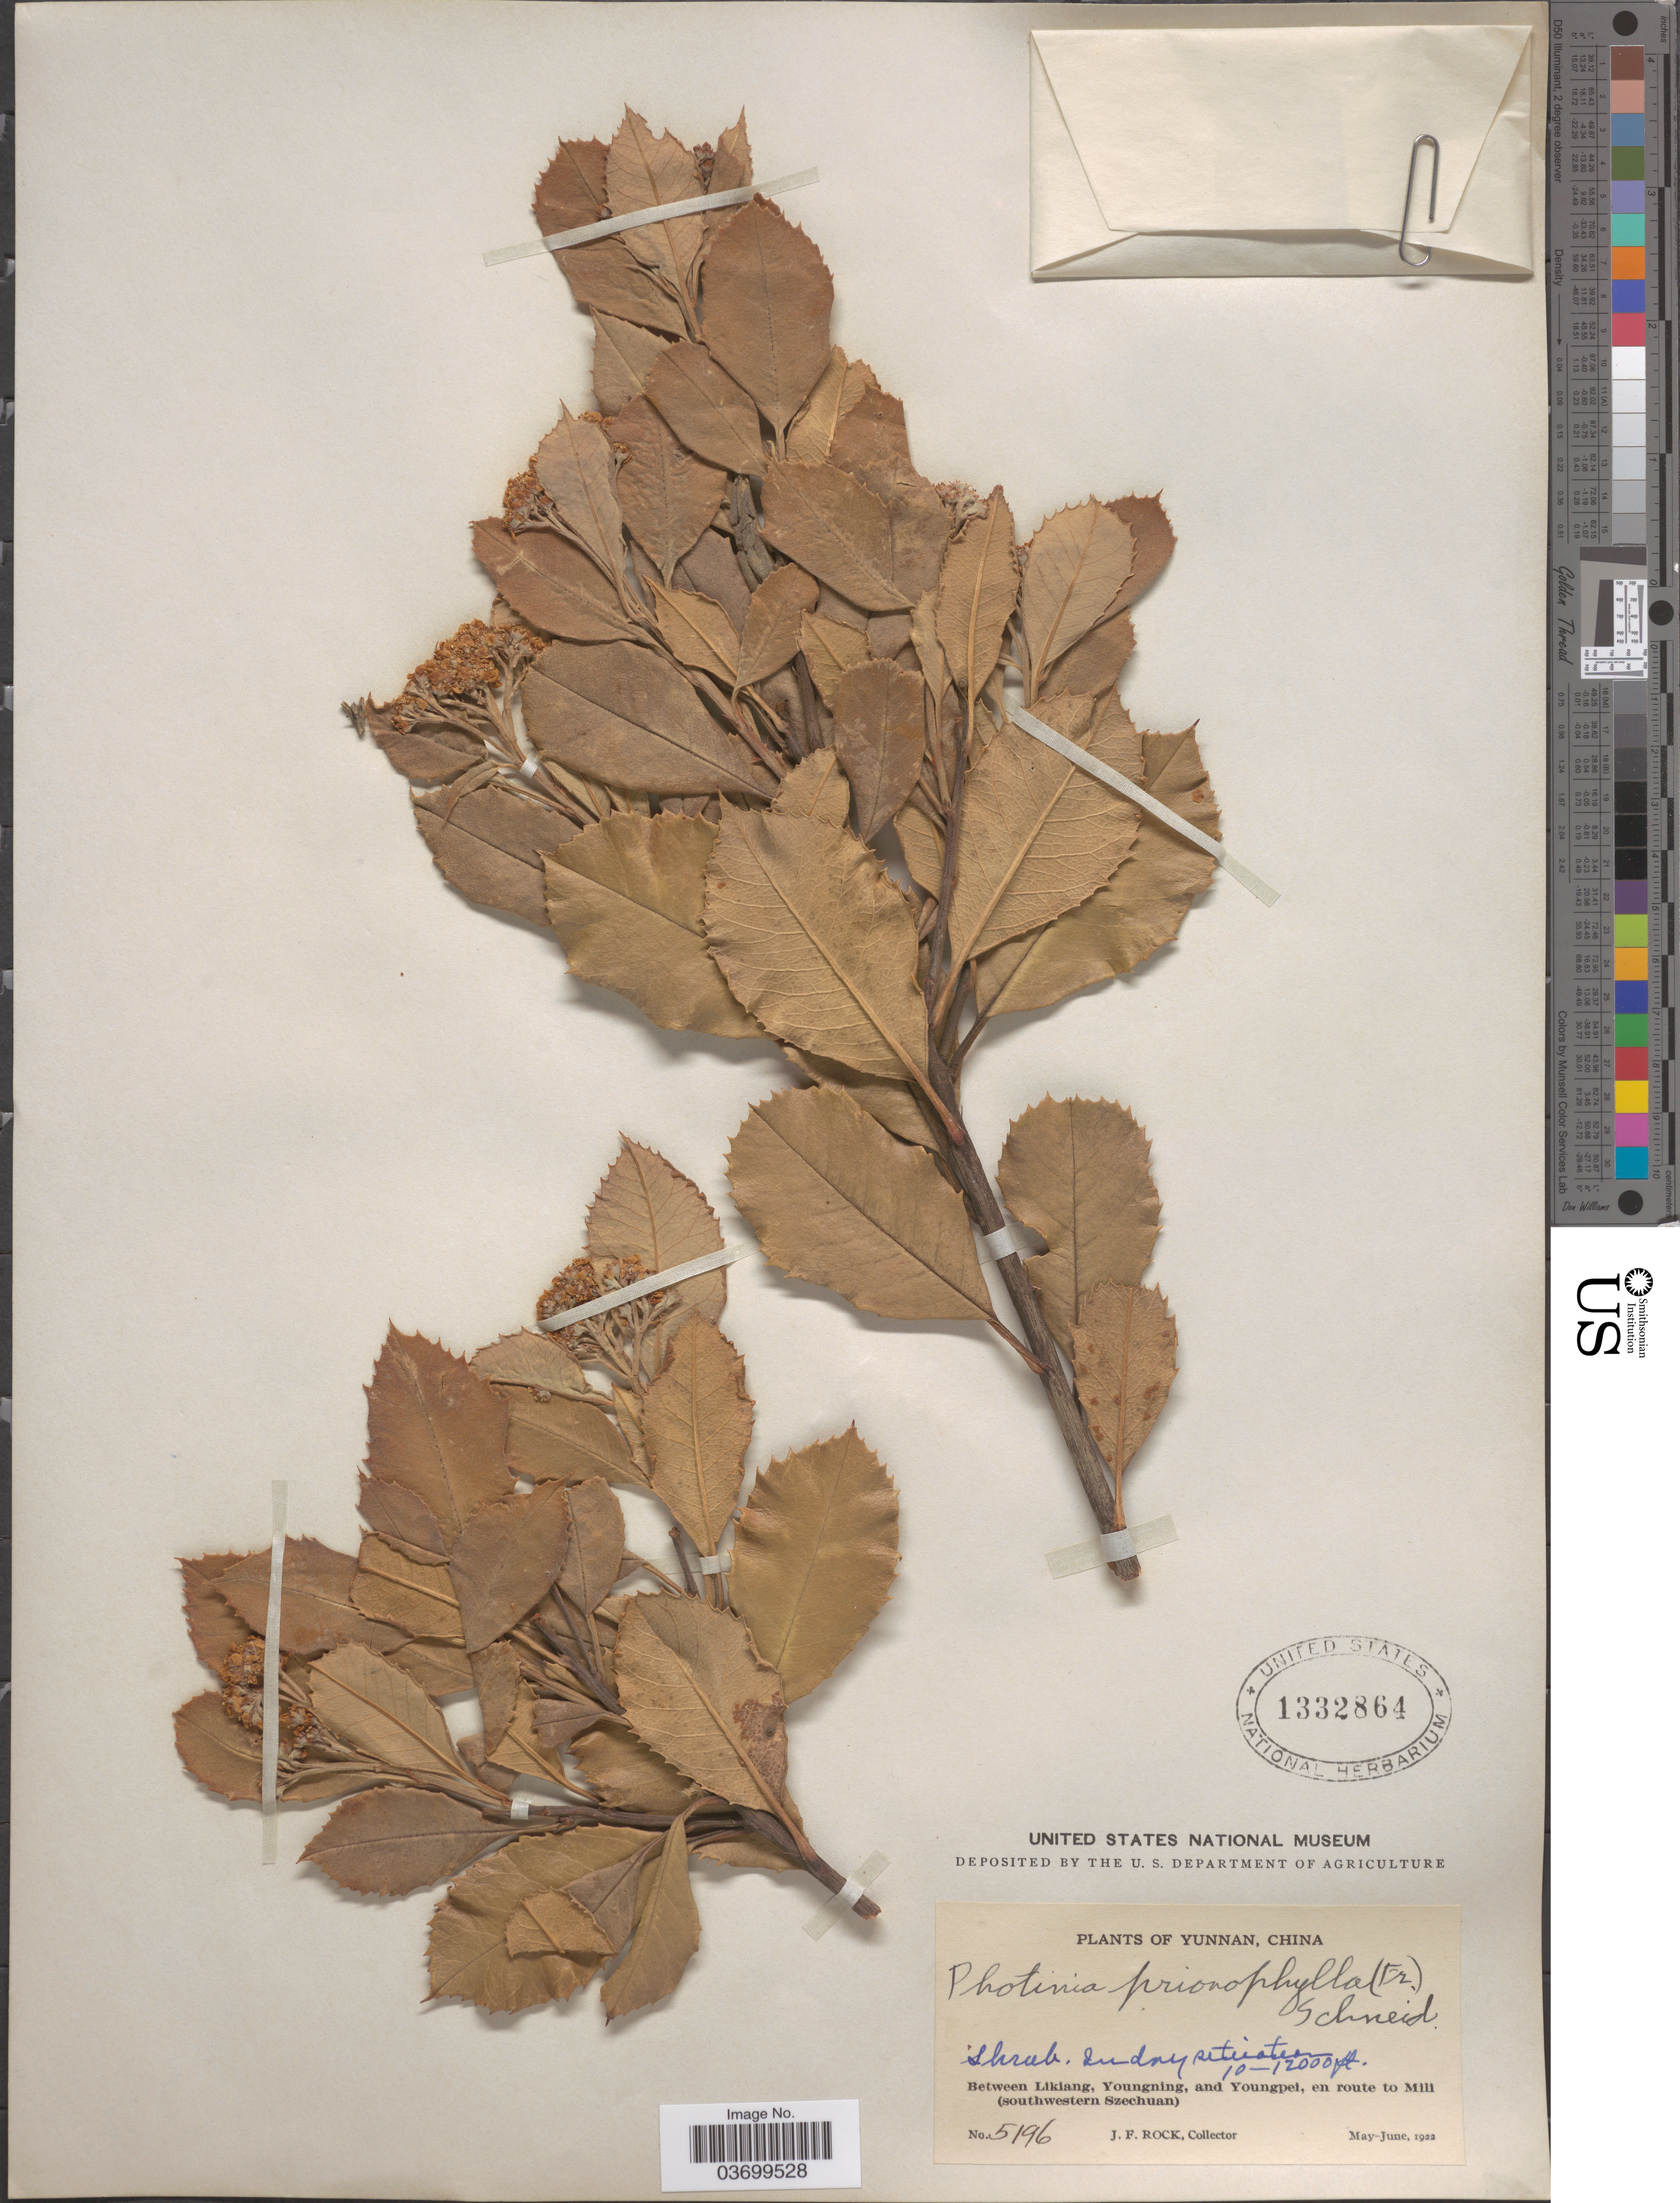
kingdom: Plantae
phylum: Tracheophyta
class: Magnoliopsida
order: Rosales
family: Rosaceae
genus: Photinia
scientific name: Photinia prionophylla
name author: (Franch.) C.K. Schneid.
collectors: J. Rock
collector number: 5196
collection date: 1922-05/1922-06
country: China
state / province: Sichuan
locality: Between Likiang, Youngning, and Youngpei, en route to Mili (southwestern Szechuan).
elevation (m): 3048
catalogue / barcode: US 1332864